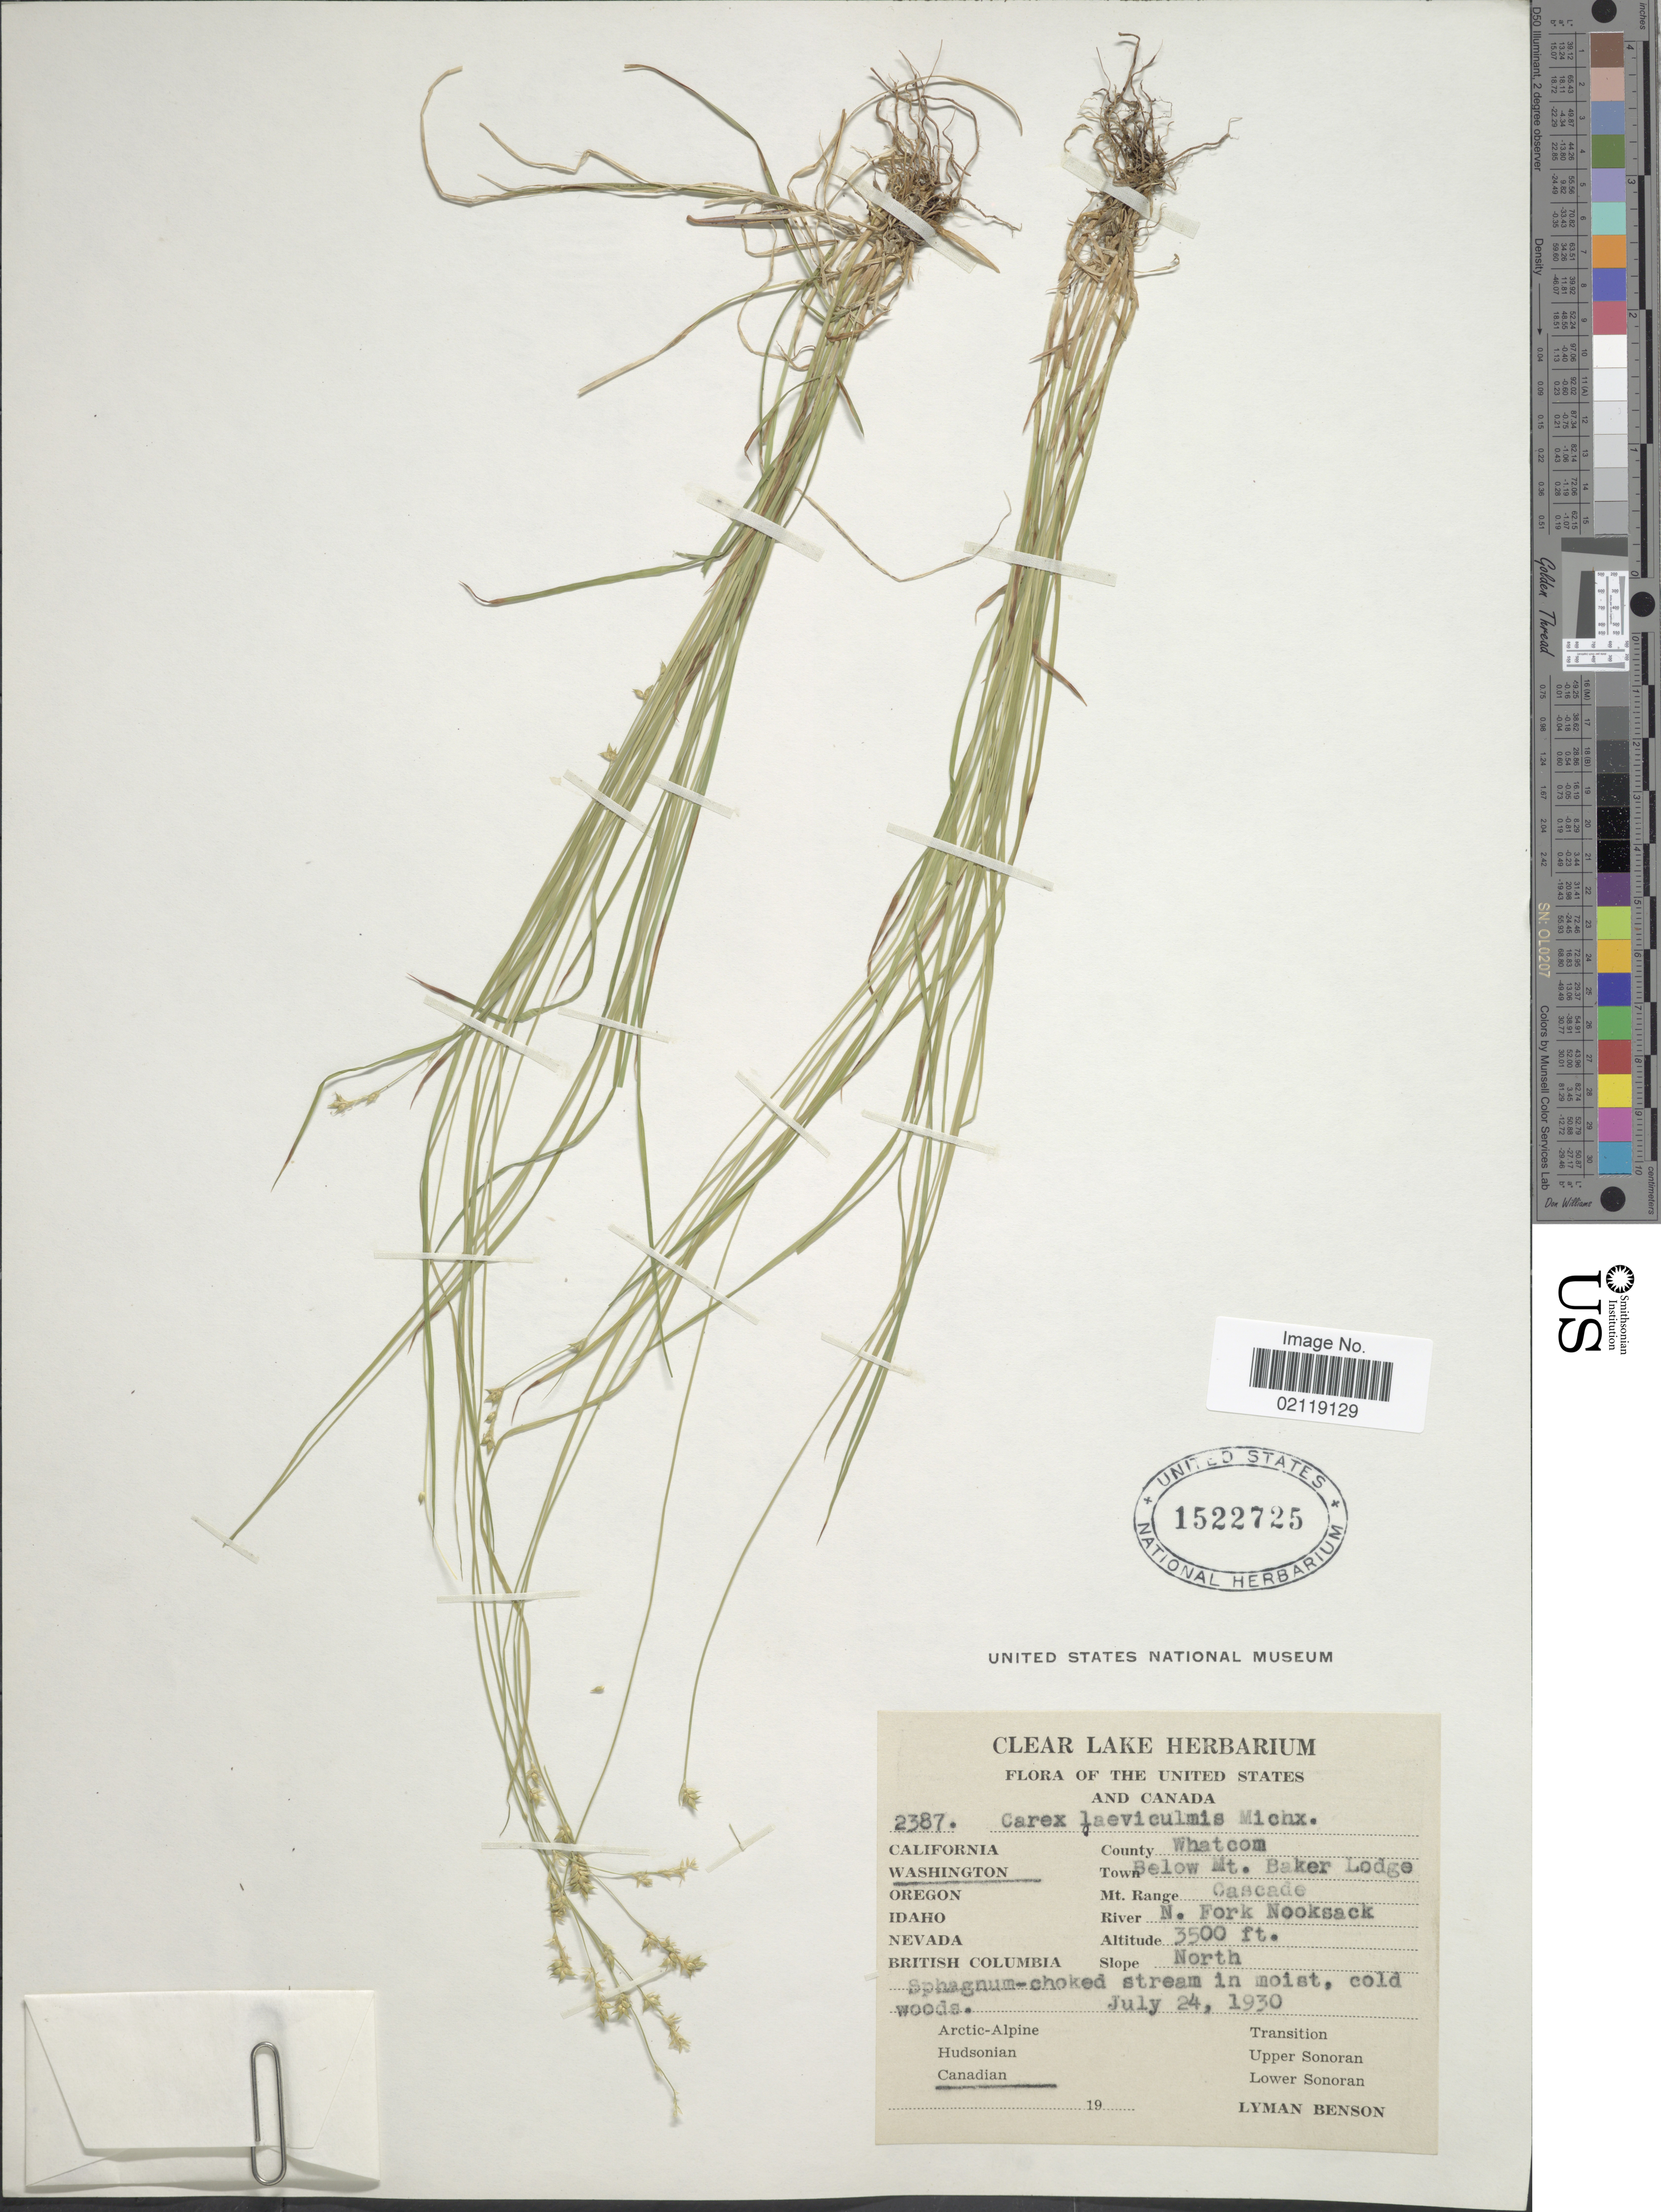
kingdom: Plantae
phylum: Tracheophyta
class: Liliopsida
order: Poales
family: Cyperaceae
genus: Carex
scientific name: Carex laeviculmis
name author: Meinsh.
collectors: L. D. Benson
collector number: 2387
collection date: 1930-07-24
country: United States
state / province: Washington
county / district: Whatcom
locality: Below Mt. Baker Lodge. Mt. Range: Cascade. River: N. Fork Nooksack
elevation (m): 1067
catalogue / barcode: US 1522725